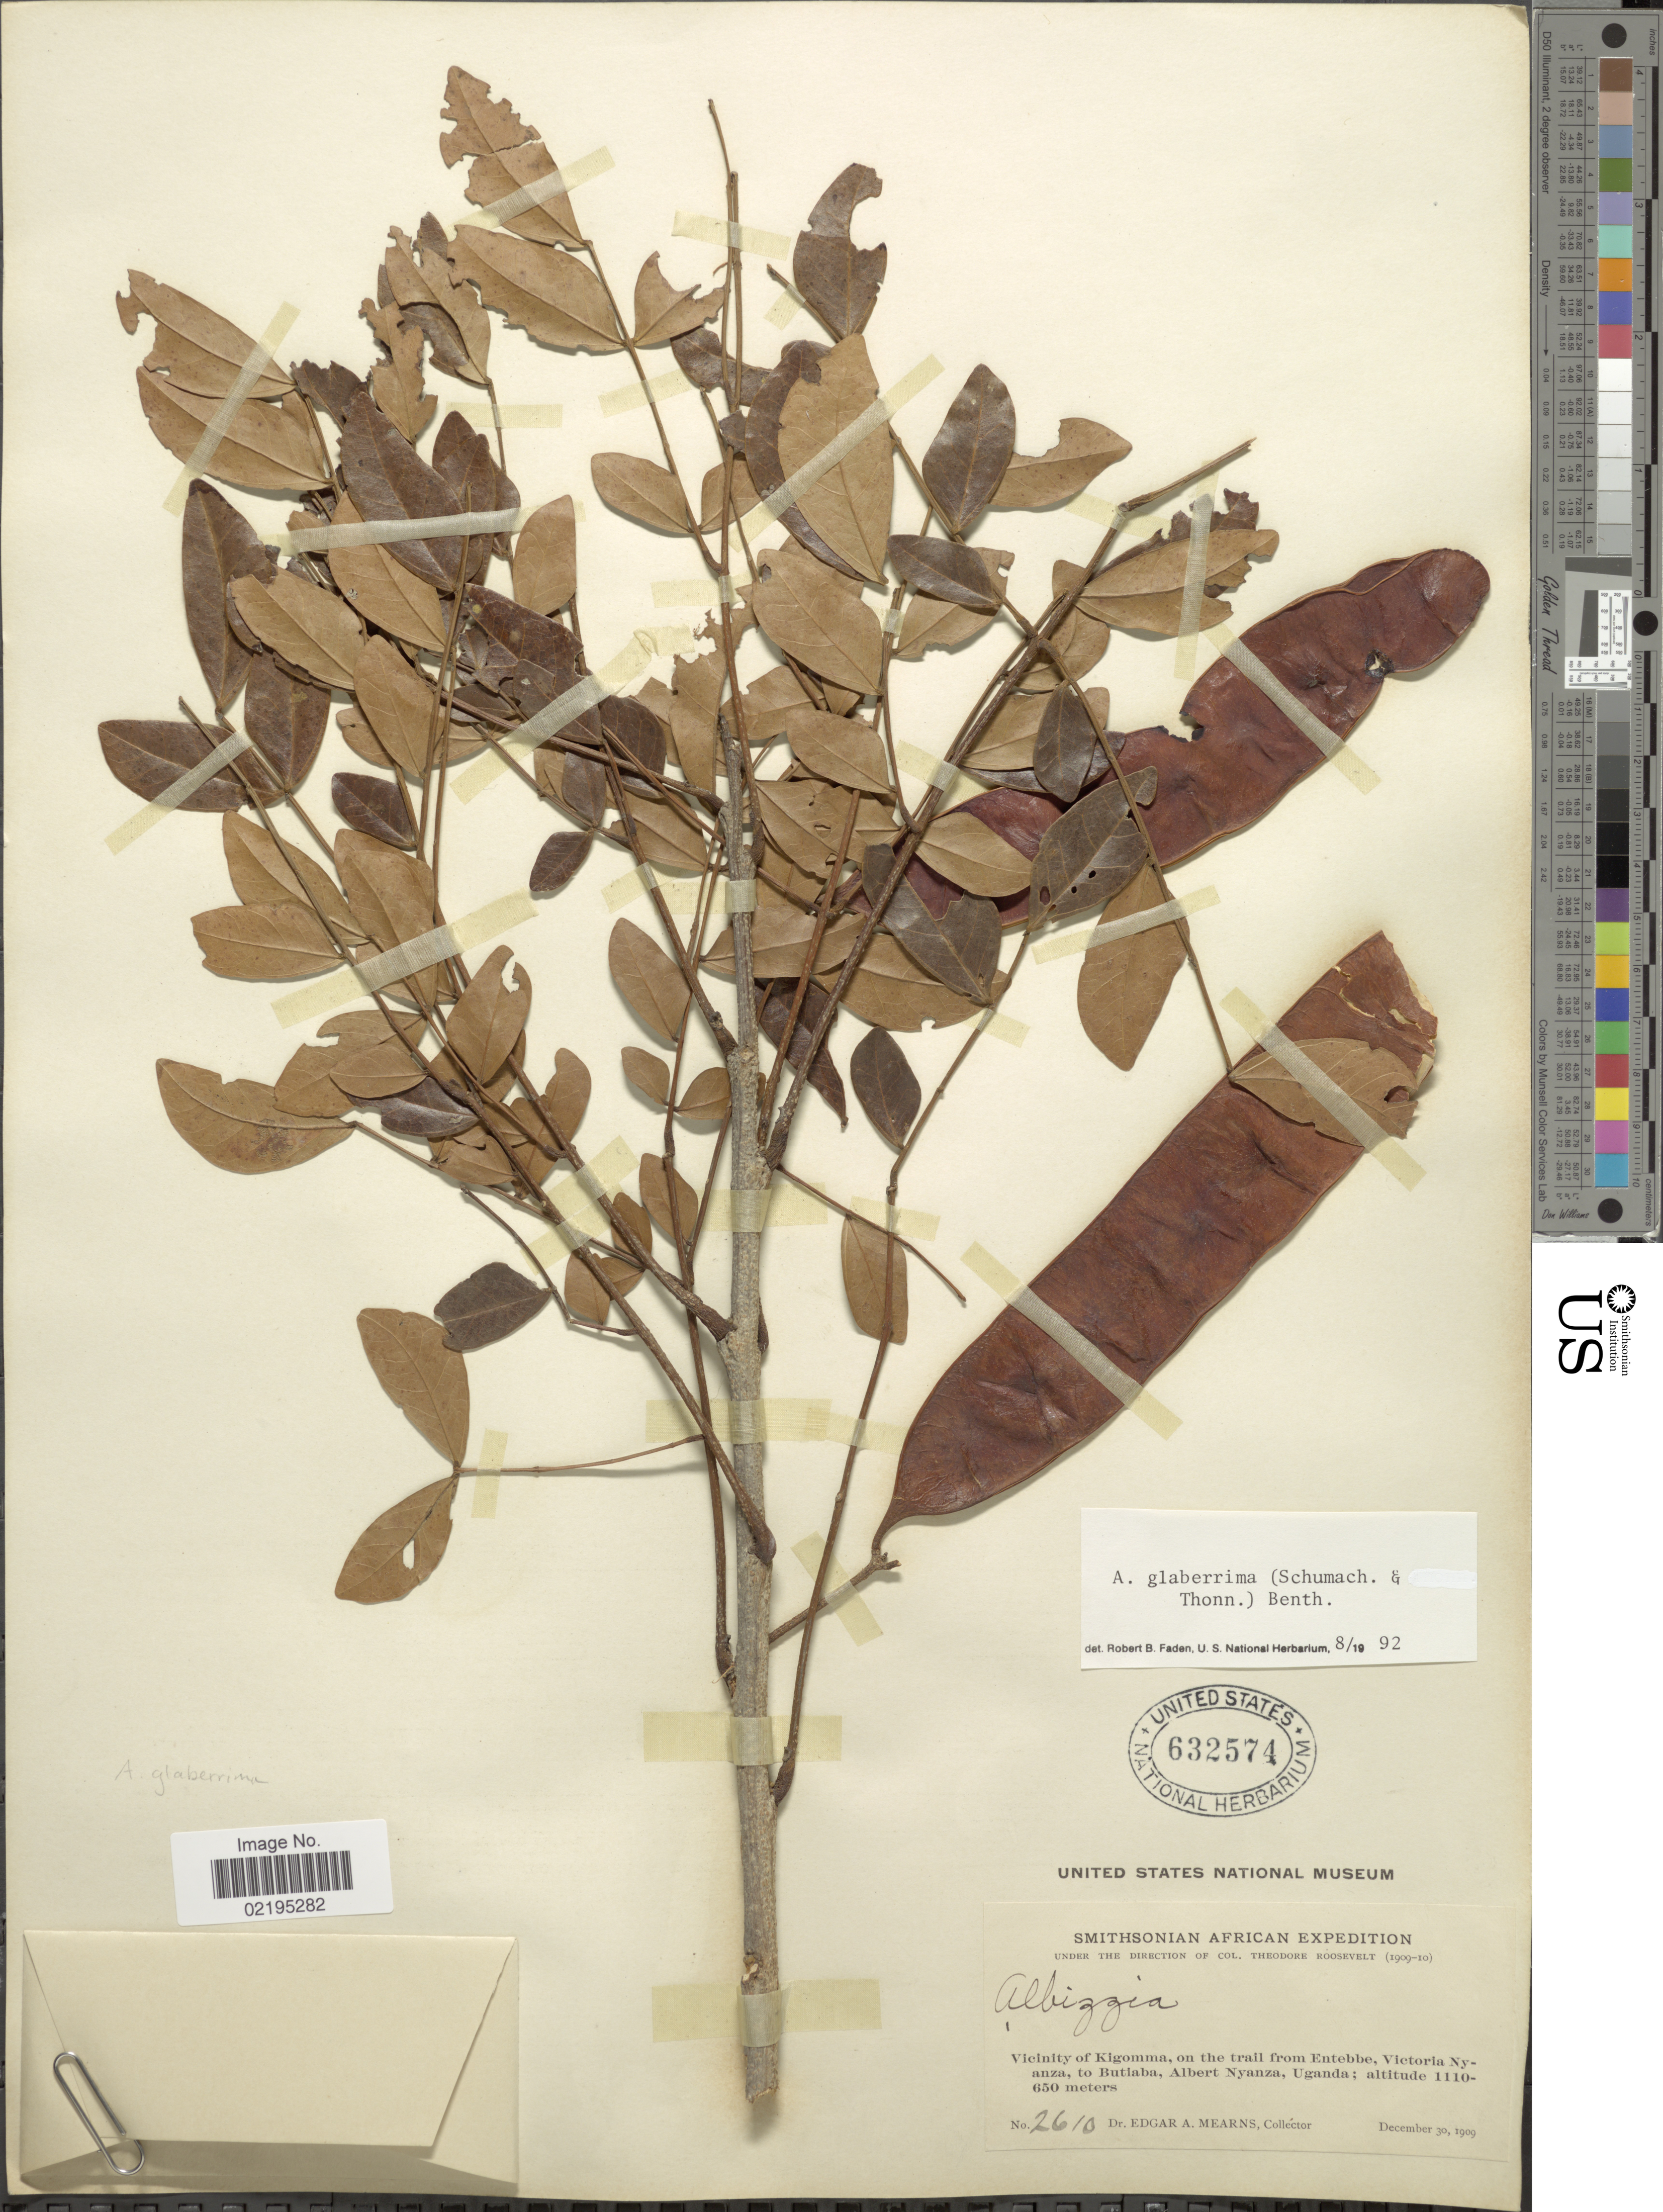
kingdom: Plantae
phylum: Tracheophyta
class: Magnoliopsida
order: Fabales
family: Fabaceae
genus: Albizia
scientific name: Albizia glaberrima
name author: (Schumach. & Thonn.) Benth.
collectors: E. A. Mearns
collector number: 2610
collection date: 1909-12-30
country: Uganda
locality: Vicinity of Kigomma, on the trail from Entebbe, Victoria Nyanza, to Butiaba, Albert Nyanza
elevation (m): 650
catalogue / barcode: US 632574